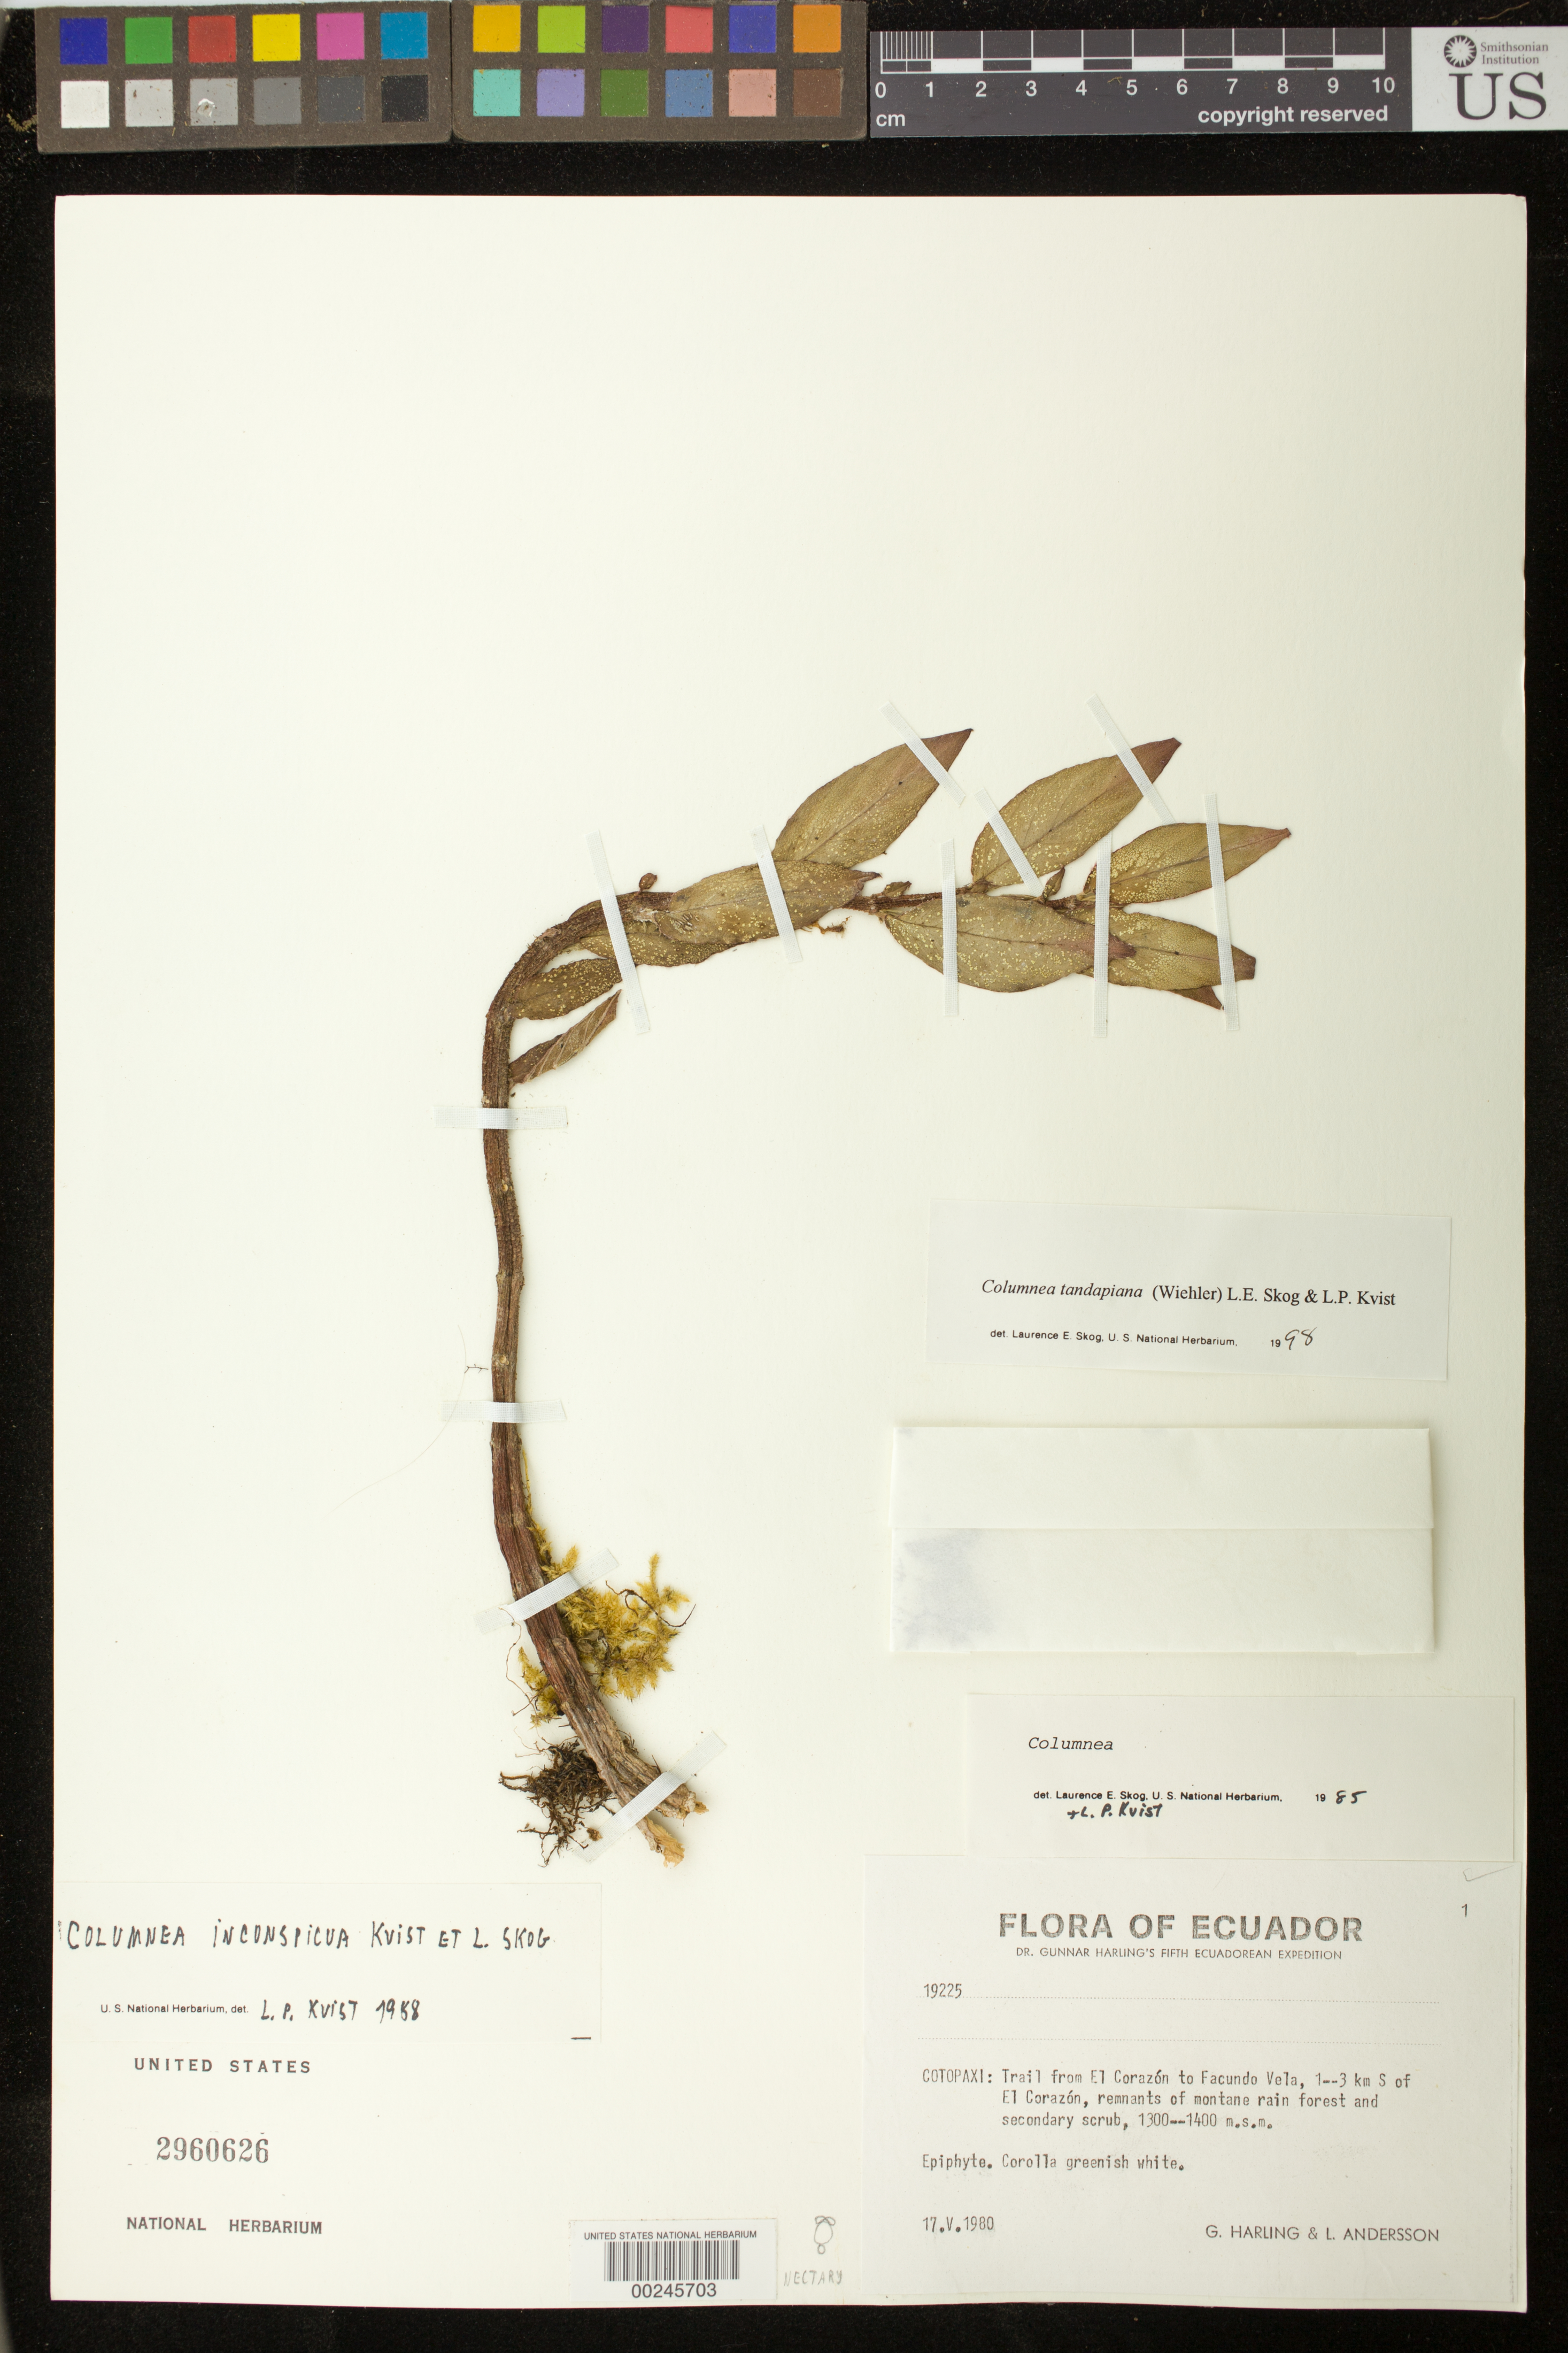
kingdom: Plantae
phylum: Tracheophyta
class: Magnoliopsida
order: Lamiales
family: Gesneriaceae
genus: Columnea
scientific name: Columnea tandapiana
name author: (Wiehler) L.E. Skog & L.P. Kvist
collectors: G. Harling & L. Andersson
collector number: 19225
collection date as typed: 17 May 1980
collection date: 1980-05-17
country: Ecuador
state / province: Cotopaxi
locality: Trail from El Corazon to Facundo Vela, 1--3 km S of El Corazon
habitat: Remnants of montane rain forest and secondary scrub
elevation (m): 1300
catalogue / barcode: US 2960626